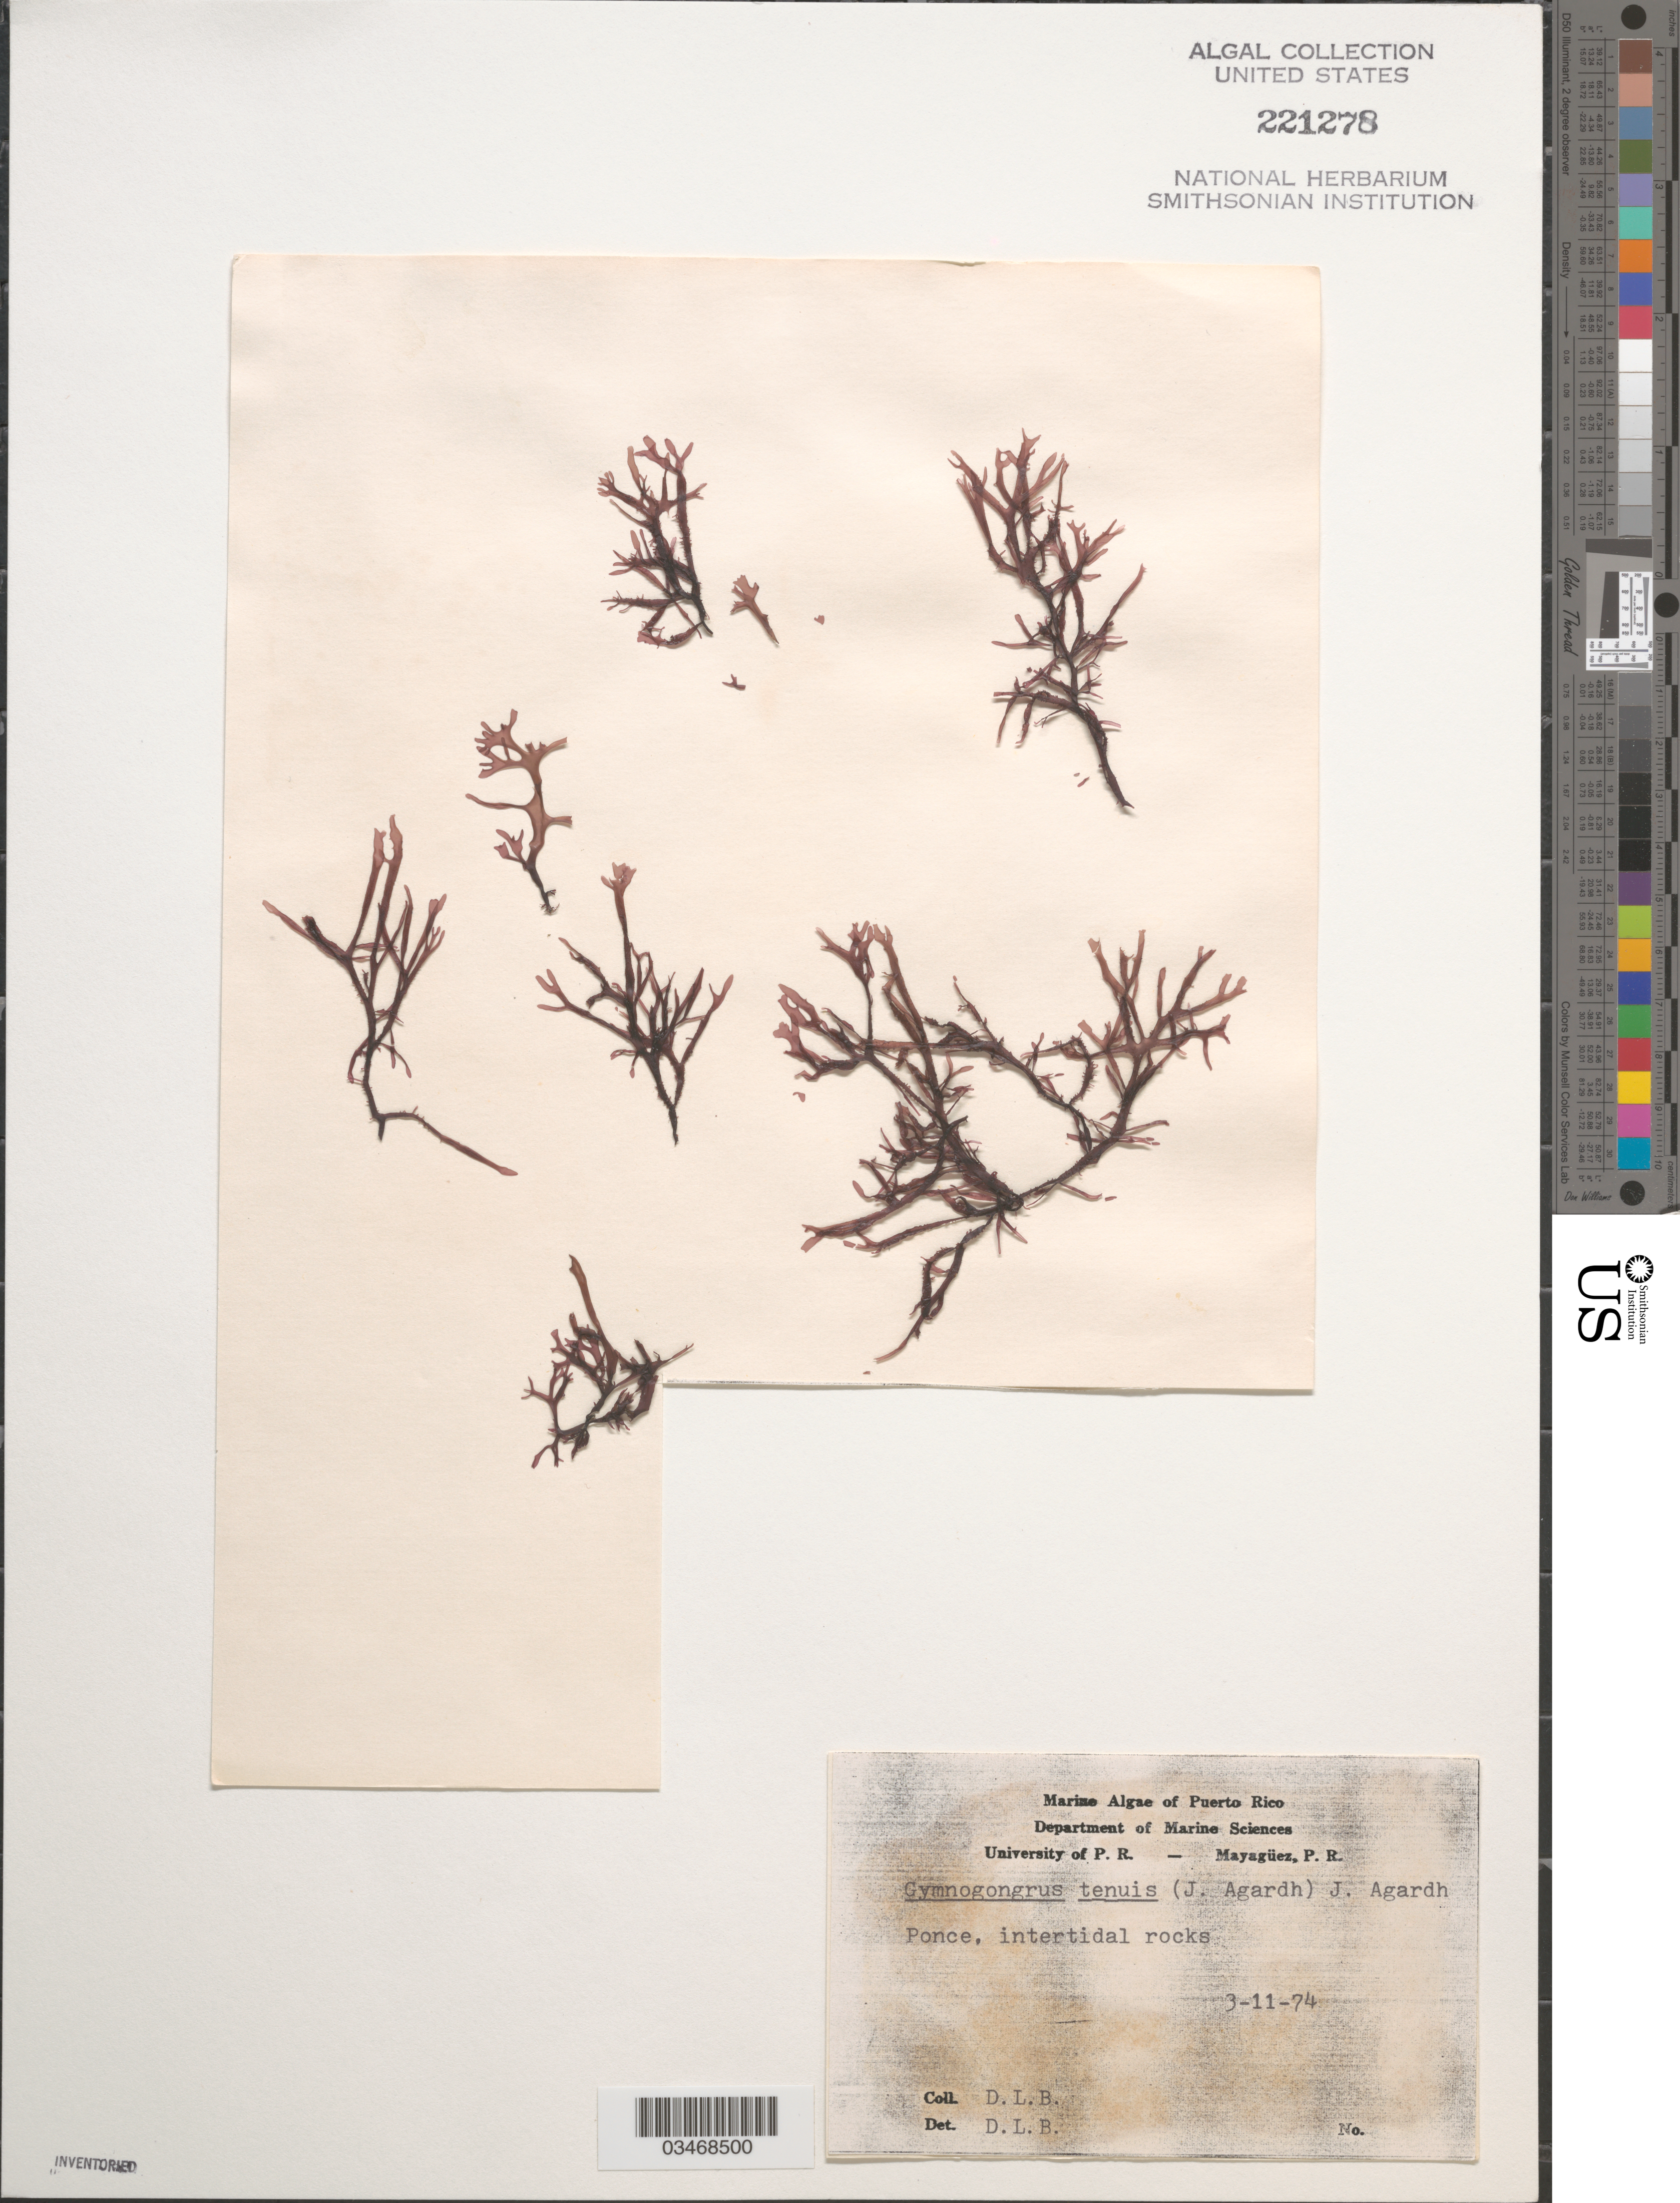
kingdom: Plantae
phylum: Rhodophyta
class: Florideophyceae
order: Gigartinales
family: Phyllophoraceae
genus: Gymnogongrus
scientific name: Gymnogongrus tenuis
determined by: Ballantine, D. L.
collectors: D.L. Ballantine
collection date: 1974-03-11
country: Puerto Rico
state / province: Ponce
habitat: Intertidal rocks.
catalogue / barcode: US 221278